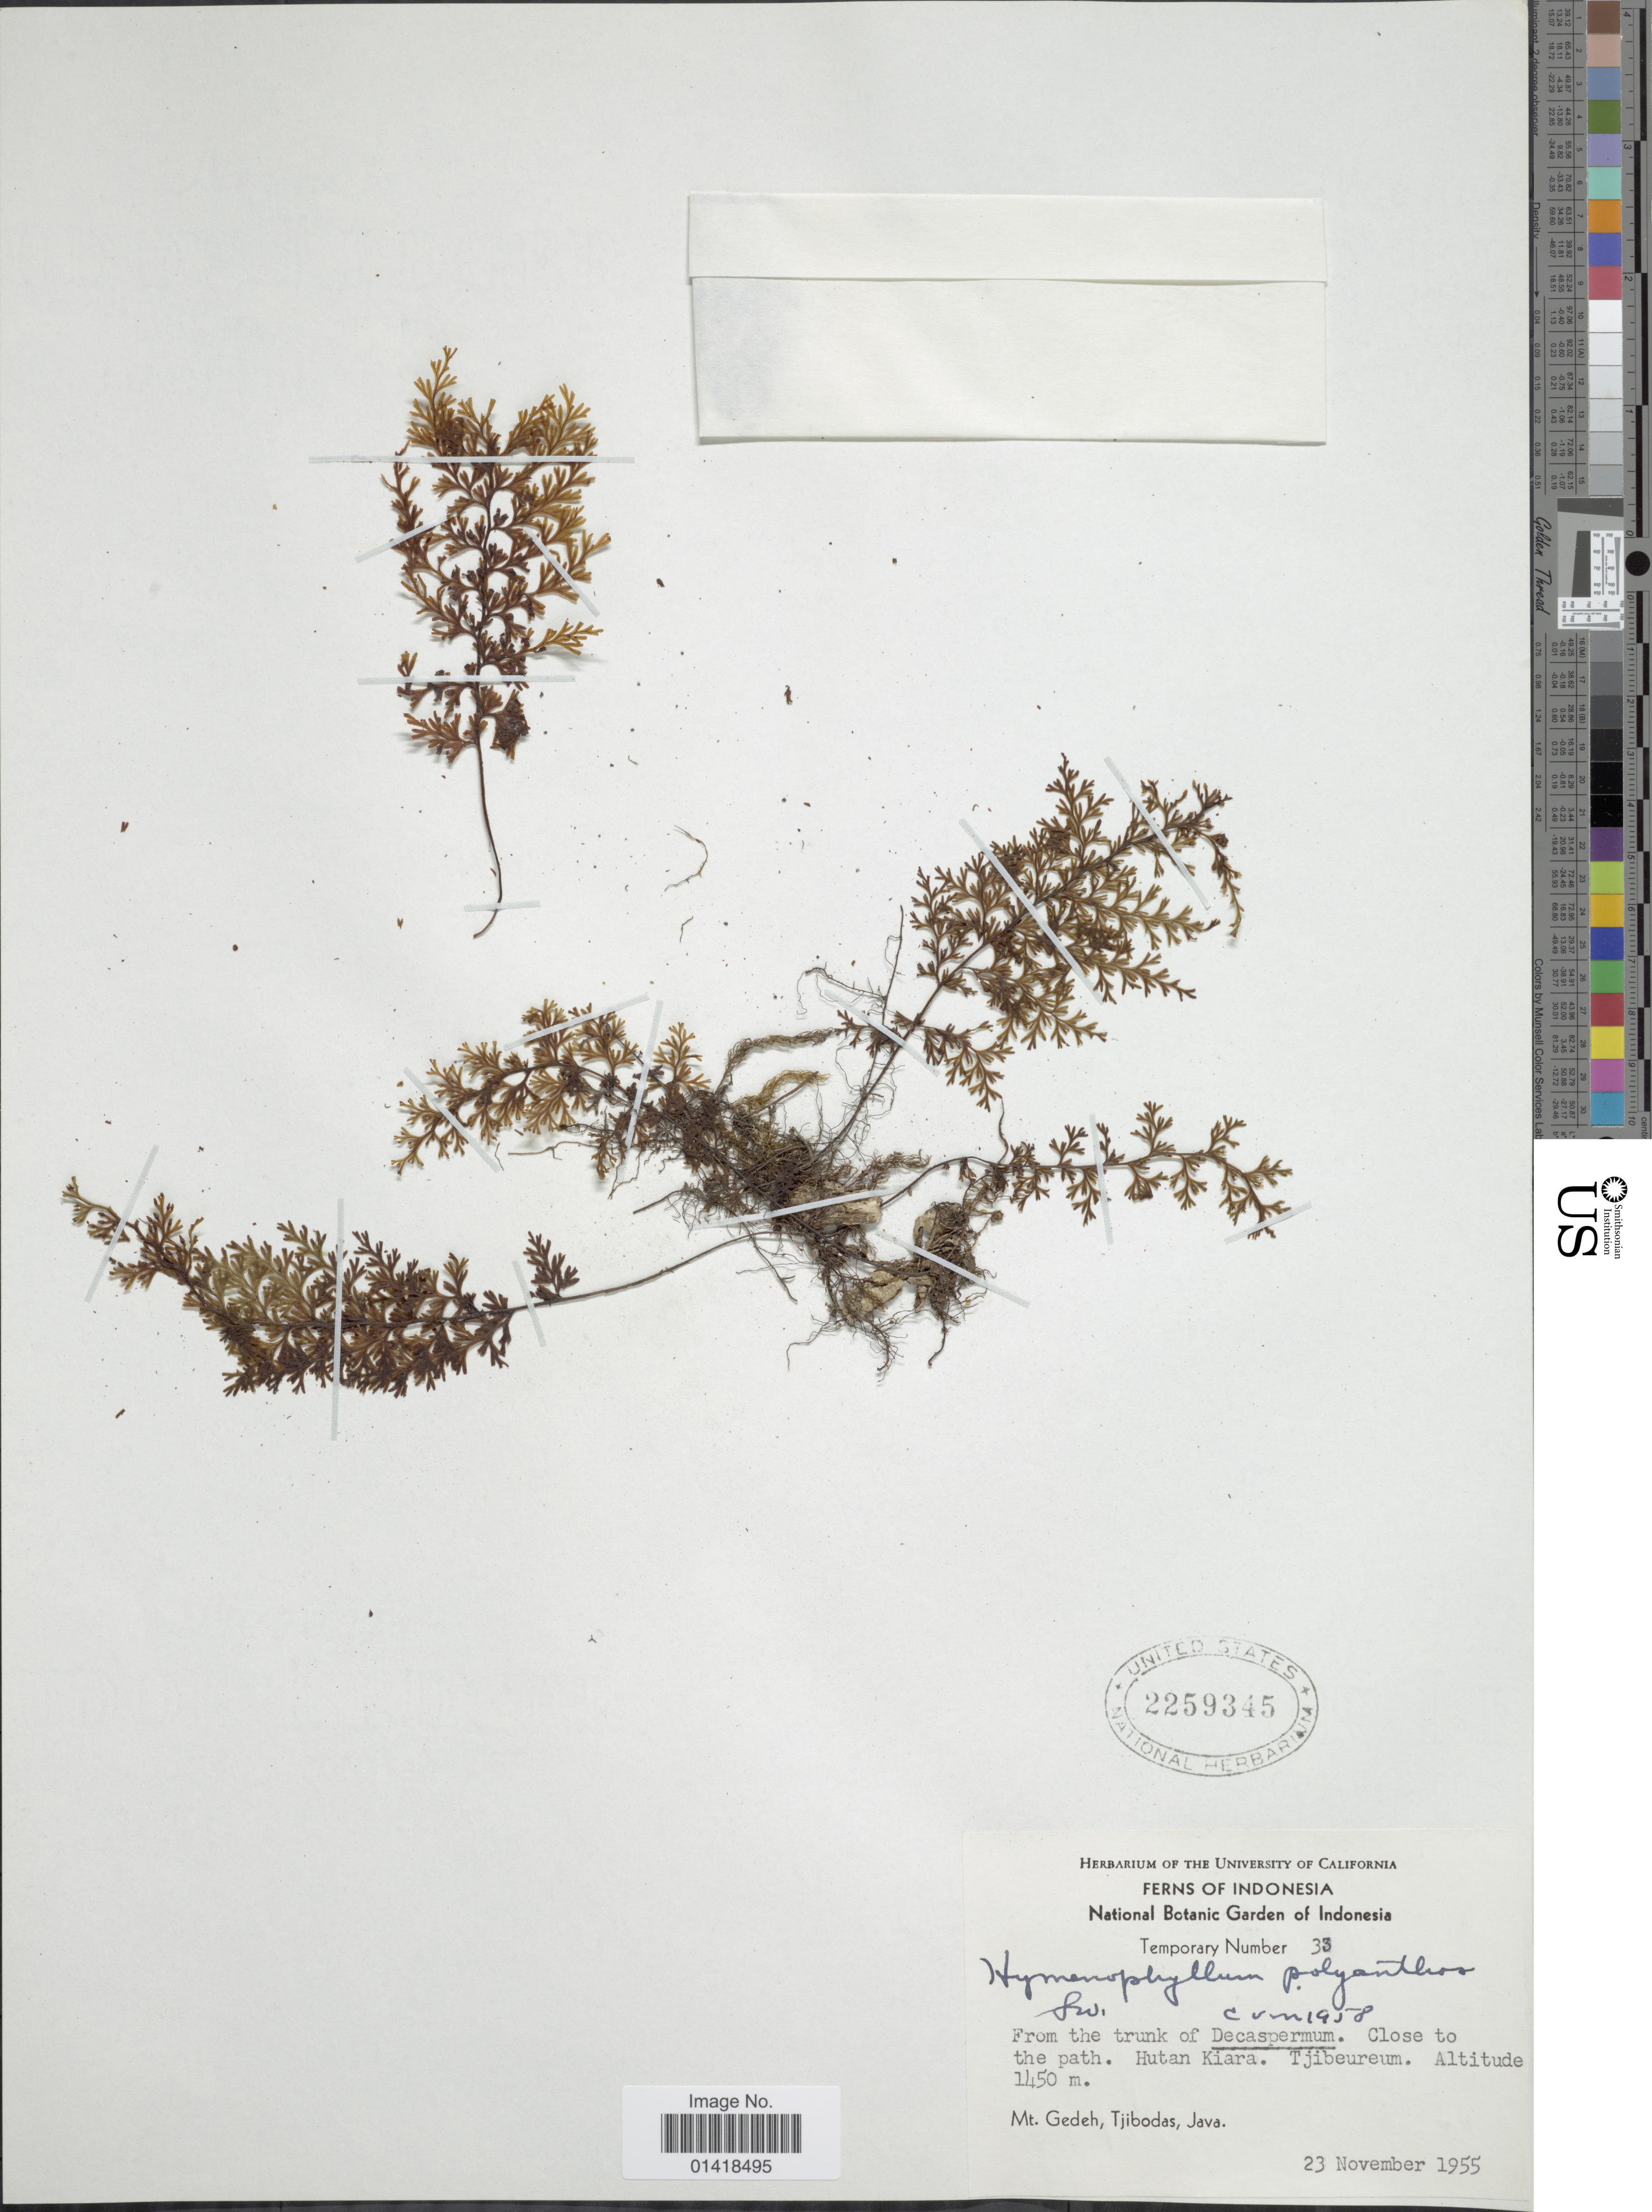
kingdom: Plantae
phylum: Tracheophyta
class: Polypodiopsida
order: Hymenophyllales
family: Hymenophyllaceae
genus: Hymenophyllum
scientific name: Hymenophyllum polyanthos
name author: (Sw.) Sw.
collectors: ex herb. Univ. of California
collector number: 33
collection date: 1955-11-23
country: Indonesia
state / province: Java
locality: From the trunk of Decasperum. Close to the path. Hutan Kiara. Tjibeureum. Mt. Gedeh, Tjibodas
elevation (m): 1450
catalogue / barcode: US 2259345